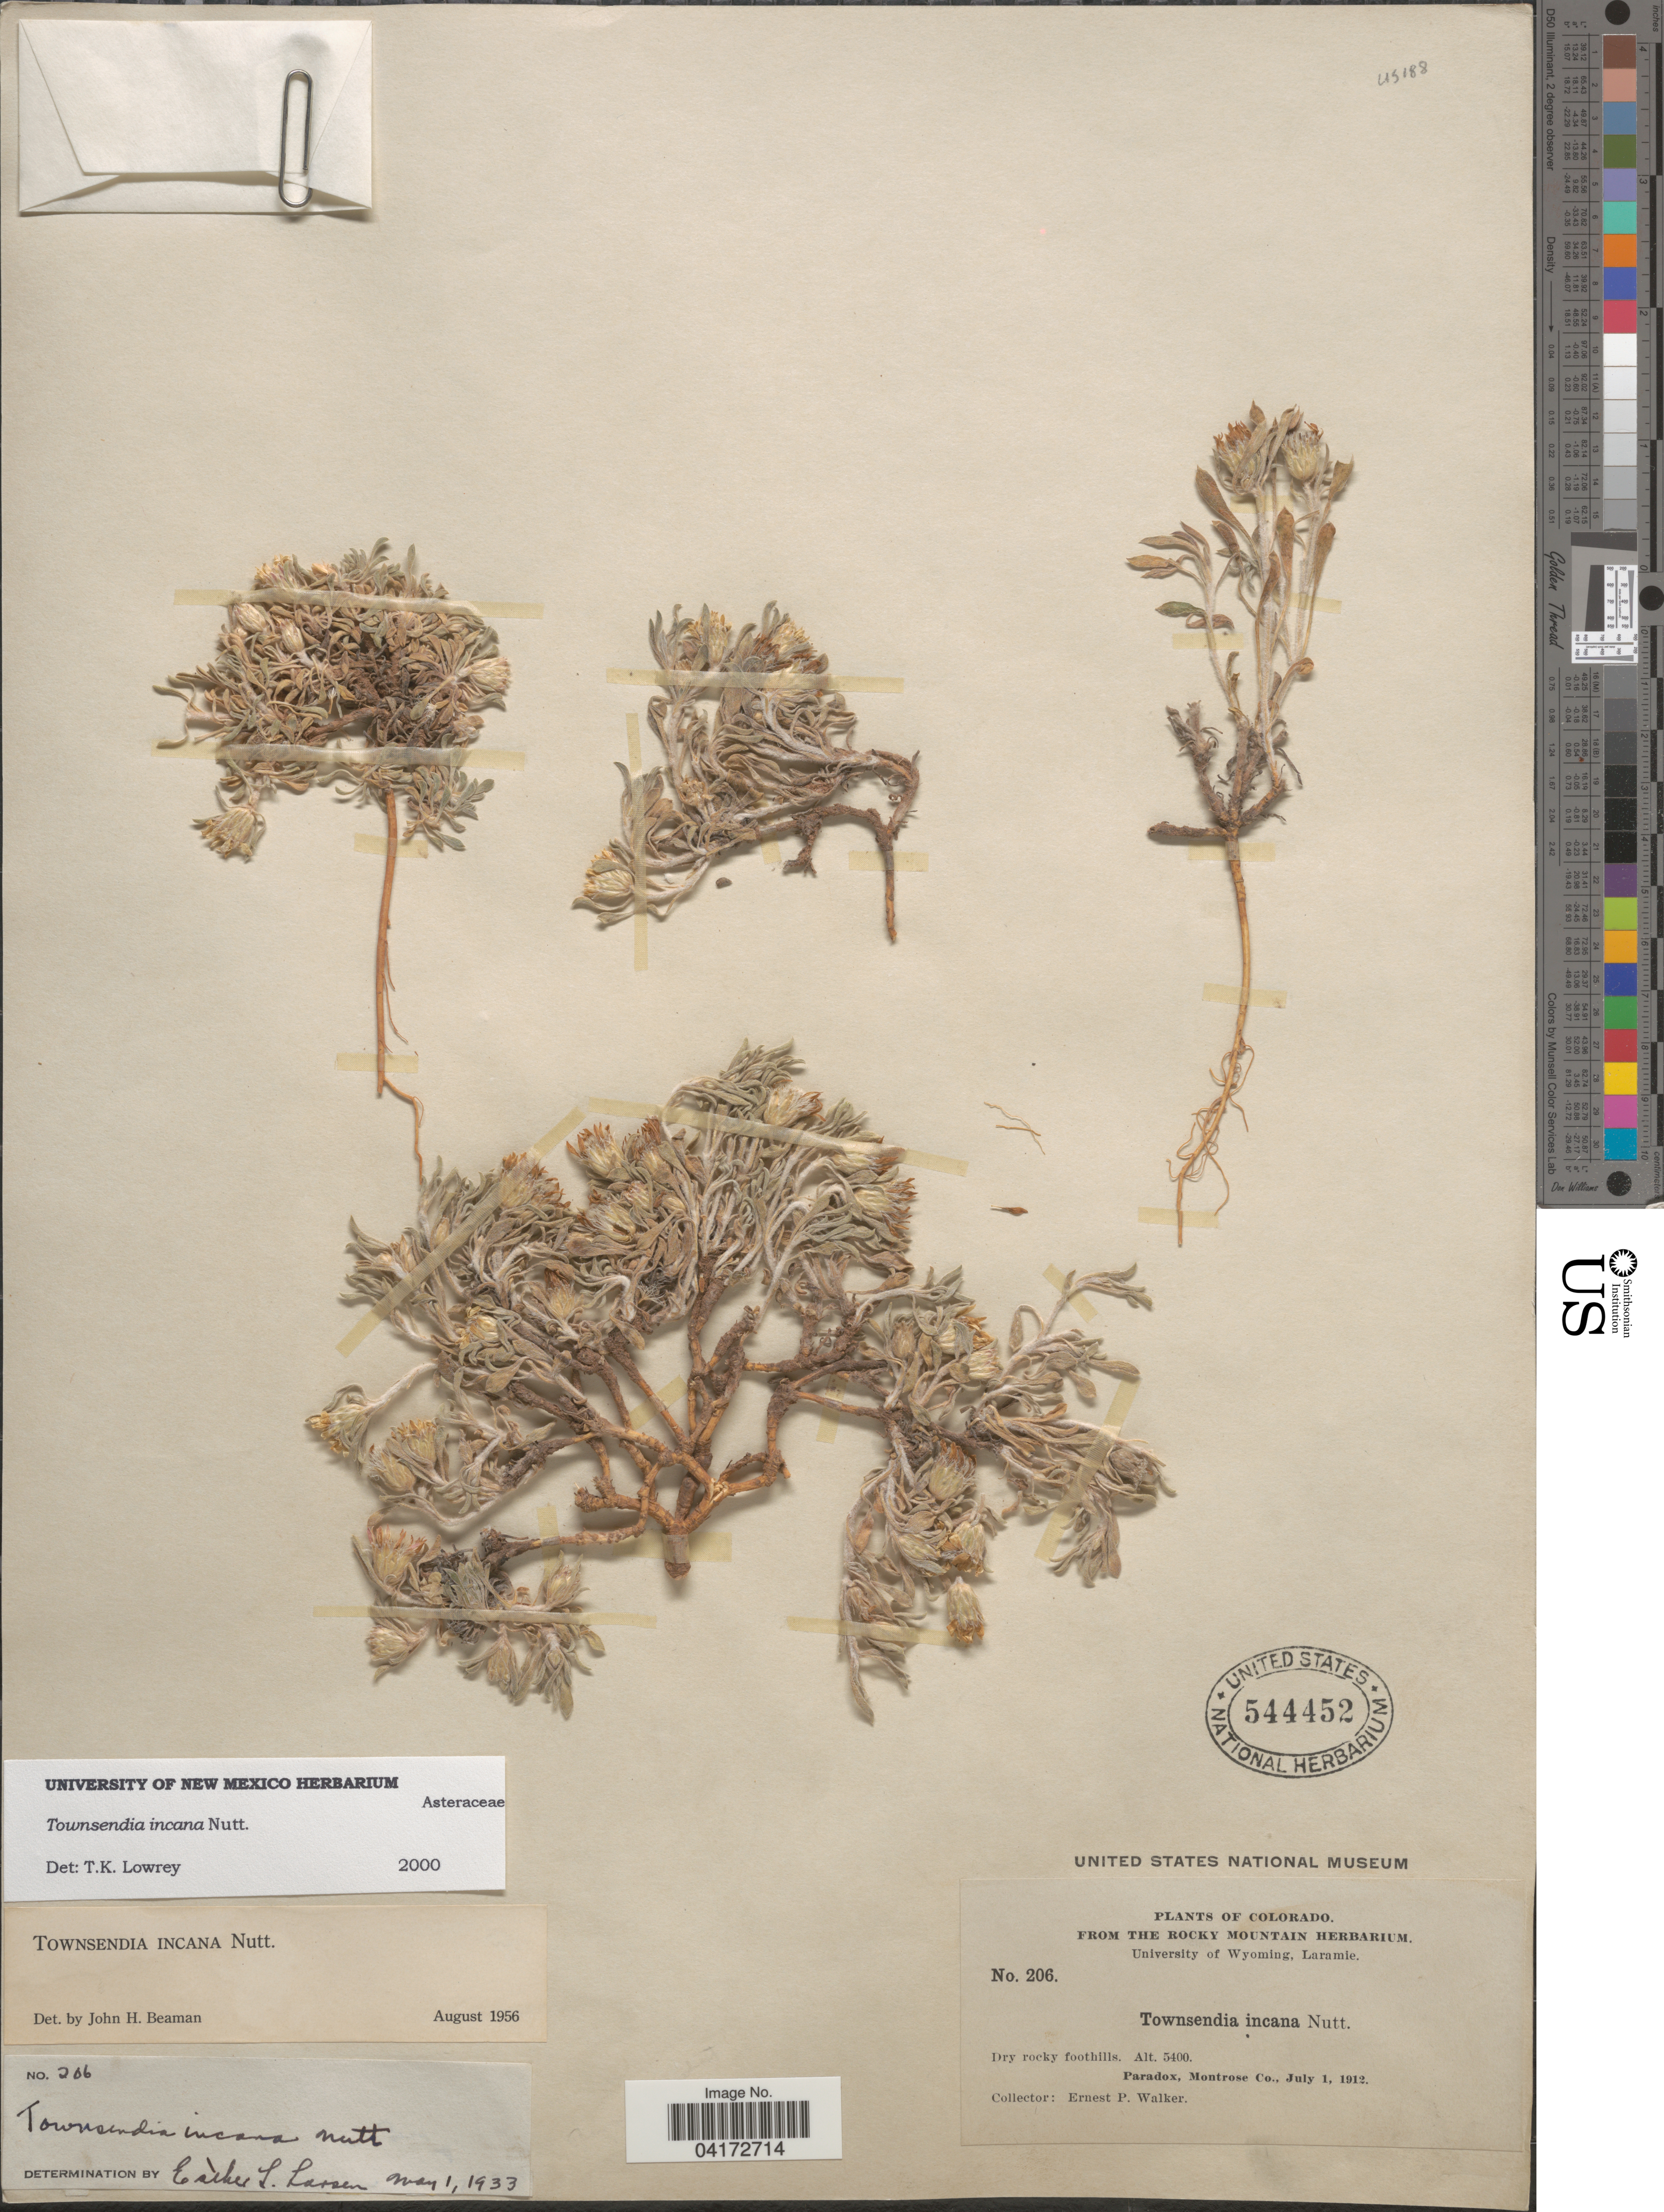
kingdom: Plantae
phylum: Tracheophyta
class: Magnoliopsida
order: Asterales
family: Asteraceae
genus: Townsendia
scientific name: Townsendia incana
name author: Nutt.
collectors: E. P. Walker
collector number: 206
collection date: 1912-07-01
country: United States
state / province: Colorado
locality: Paradox, Montrose Co.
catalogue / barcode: US 544452